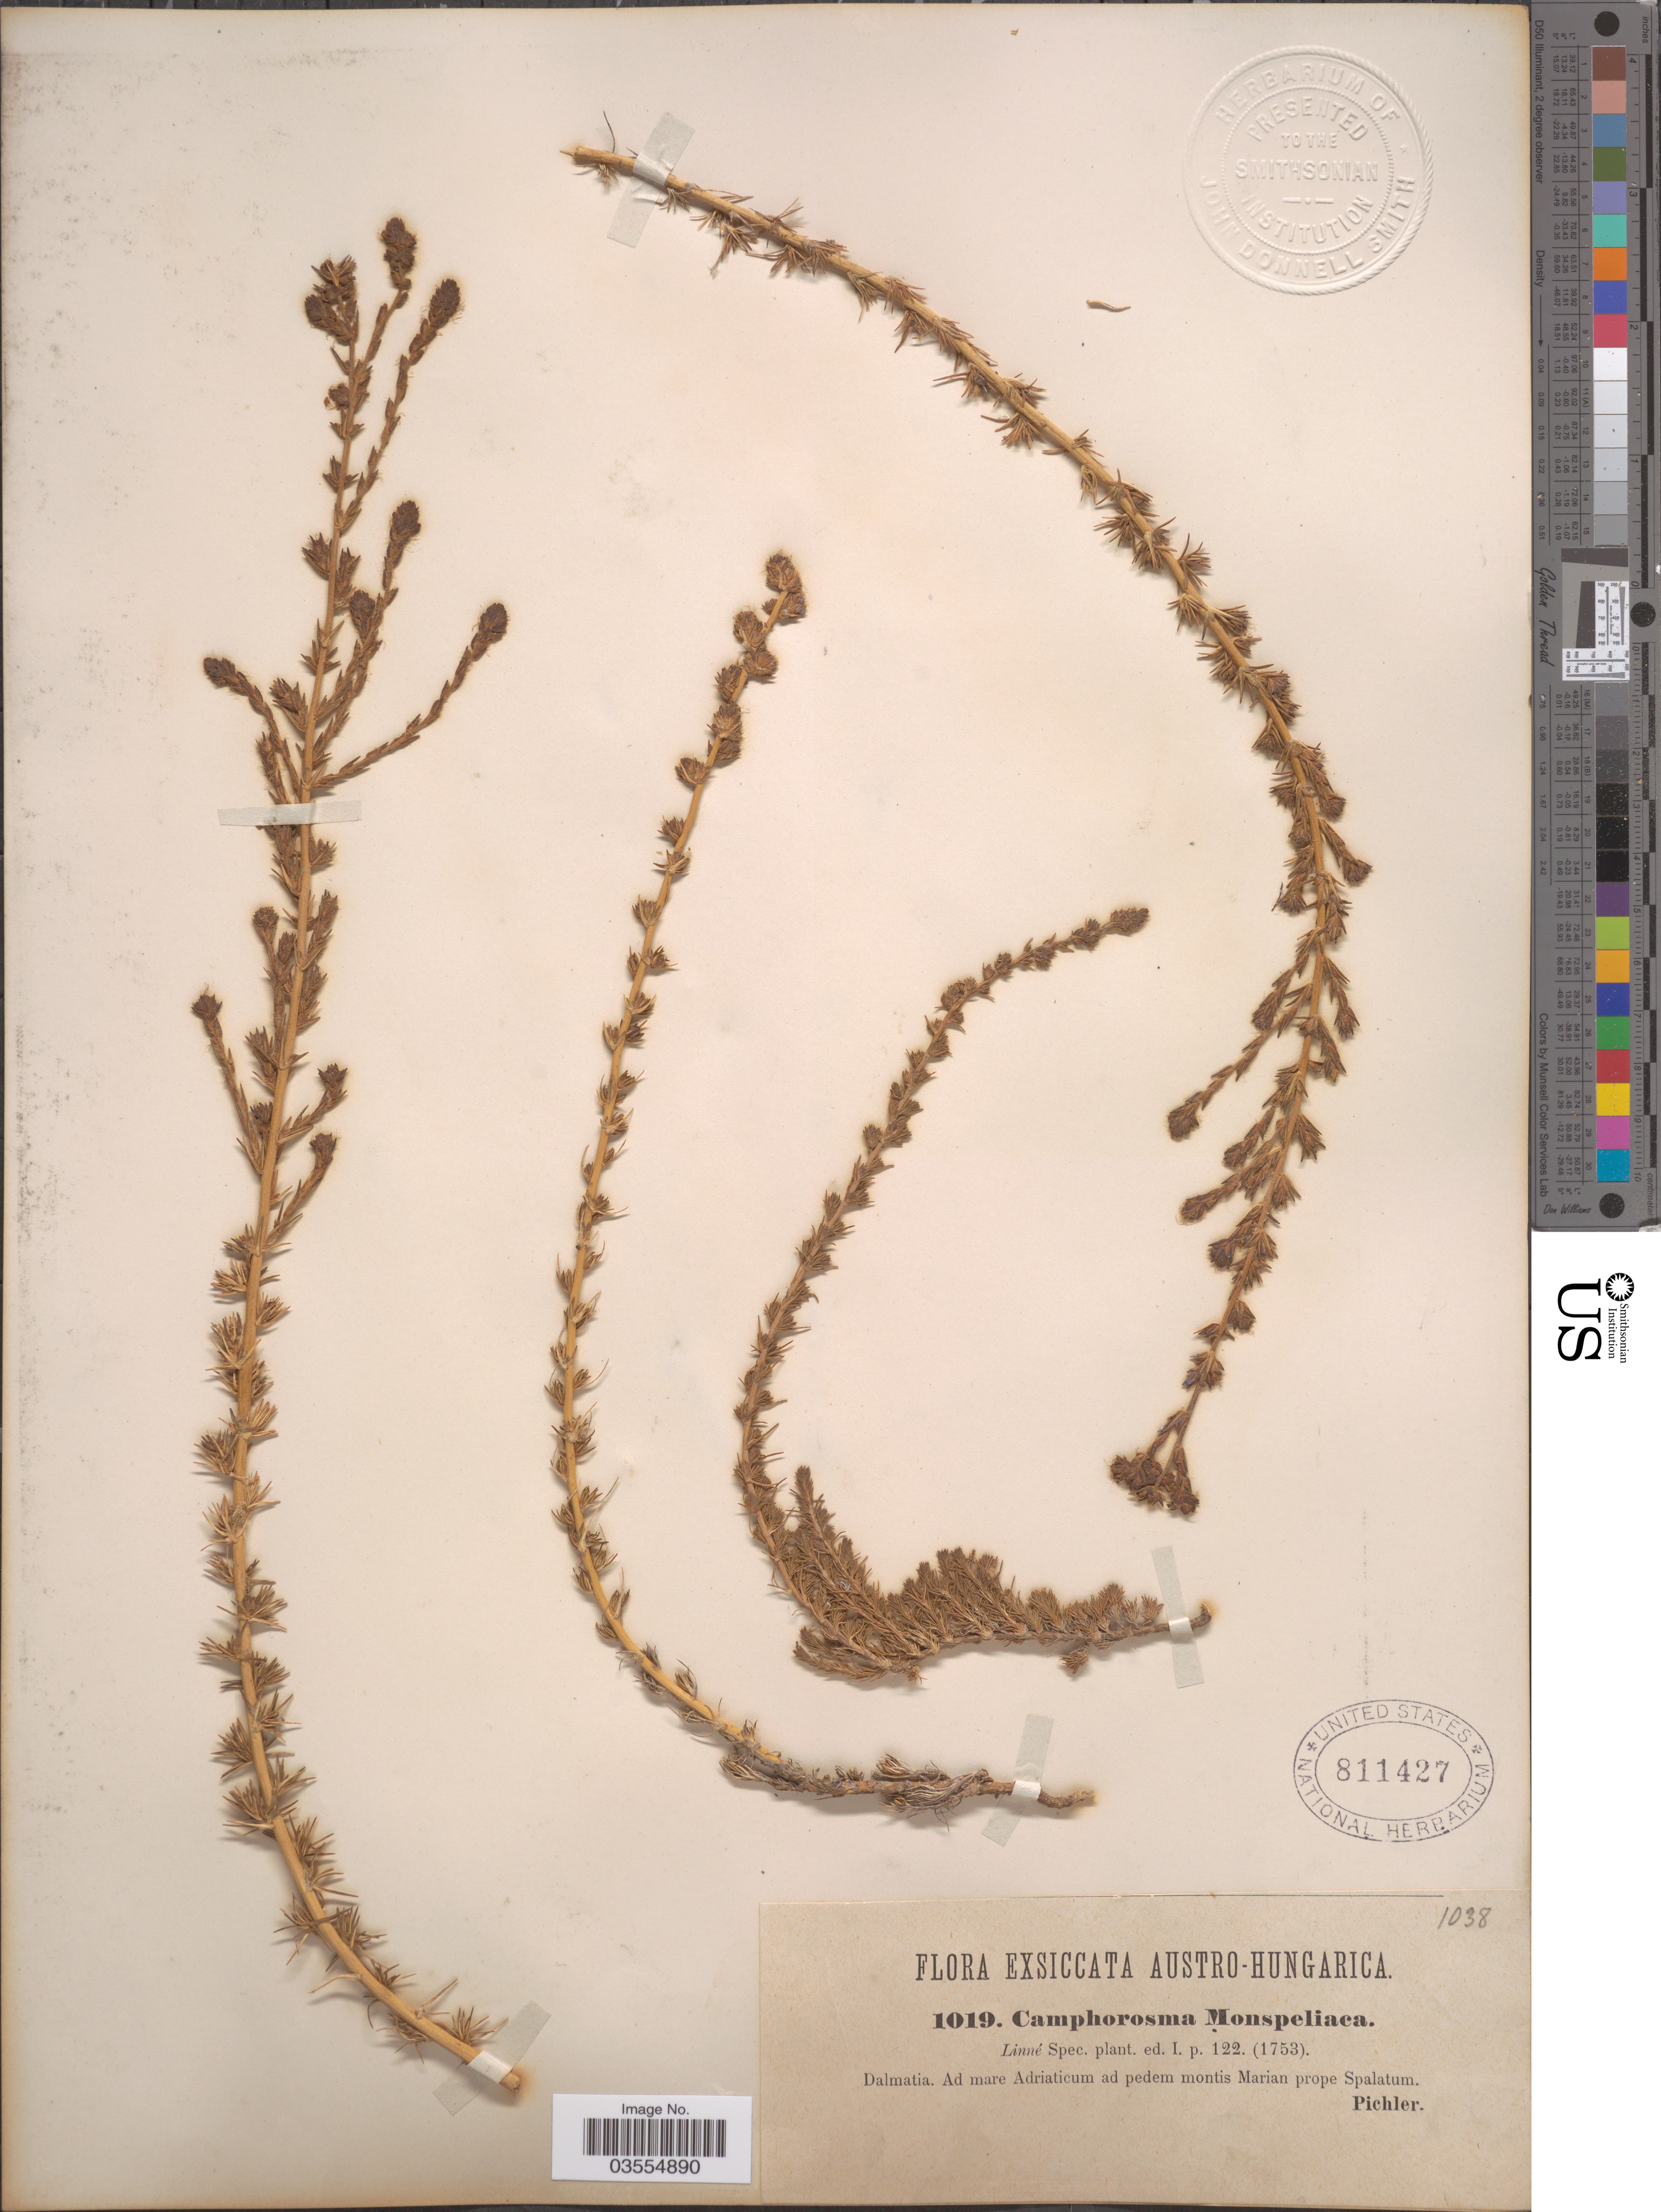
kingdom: Plantae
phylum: Tracheophyta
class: Magnoliopsida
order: Caryophyllales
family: Amaranthaceae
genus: Camphorosma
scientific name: Camphorosma monspeliaca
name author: L.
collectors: Pichler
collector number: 1019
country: Croatia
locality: Austro Hungarica, Dalmatia. Ad mare Adriaticum ad pedem montis Marian prope Spalatum.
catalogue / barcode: US 811427